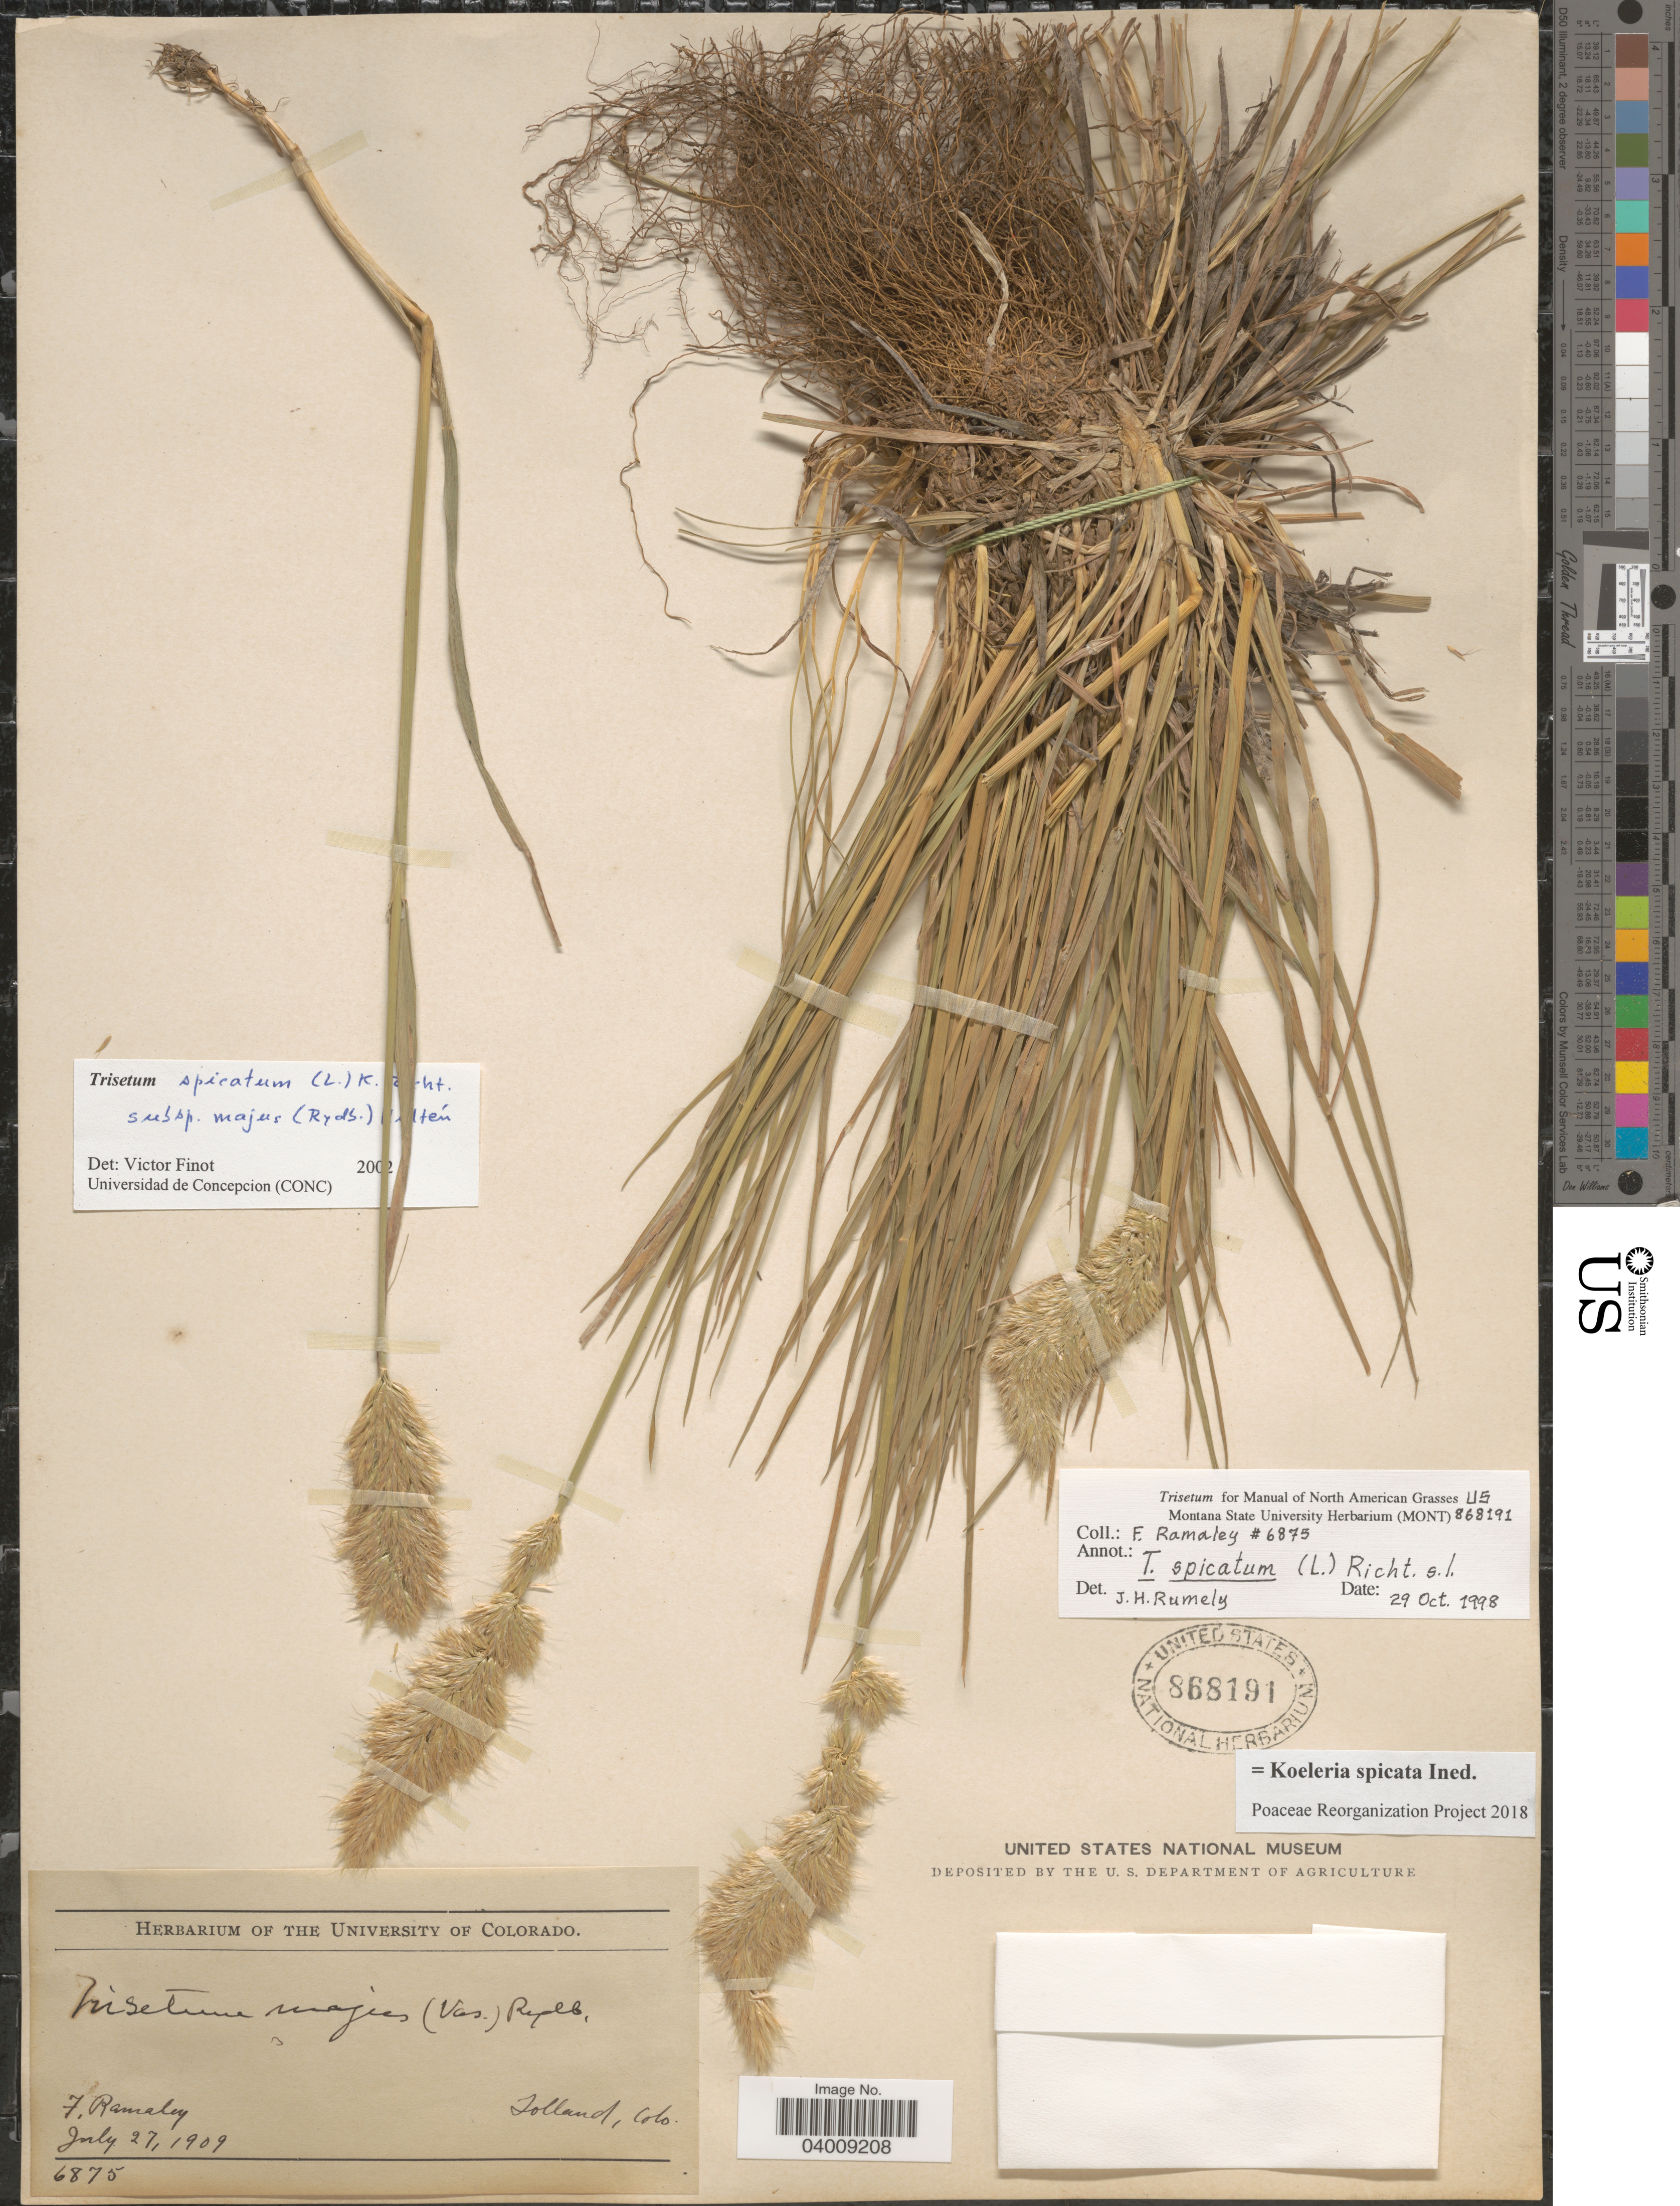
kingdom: Plantae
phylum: Tracheophyta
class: Liliopsida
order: Poales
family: Poaceae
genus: Koeleria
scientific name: Koeleria spicata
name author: (L.) Barberá et al.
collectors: F. Ramaley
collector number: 6875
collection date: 1909-07-27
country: United States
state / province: Colorado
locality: Tolland.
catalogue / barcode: US 868191